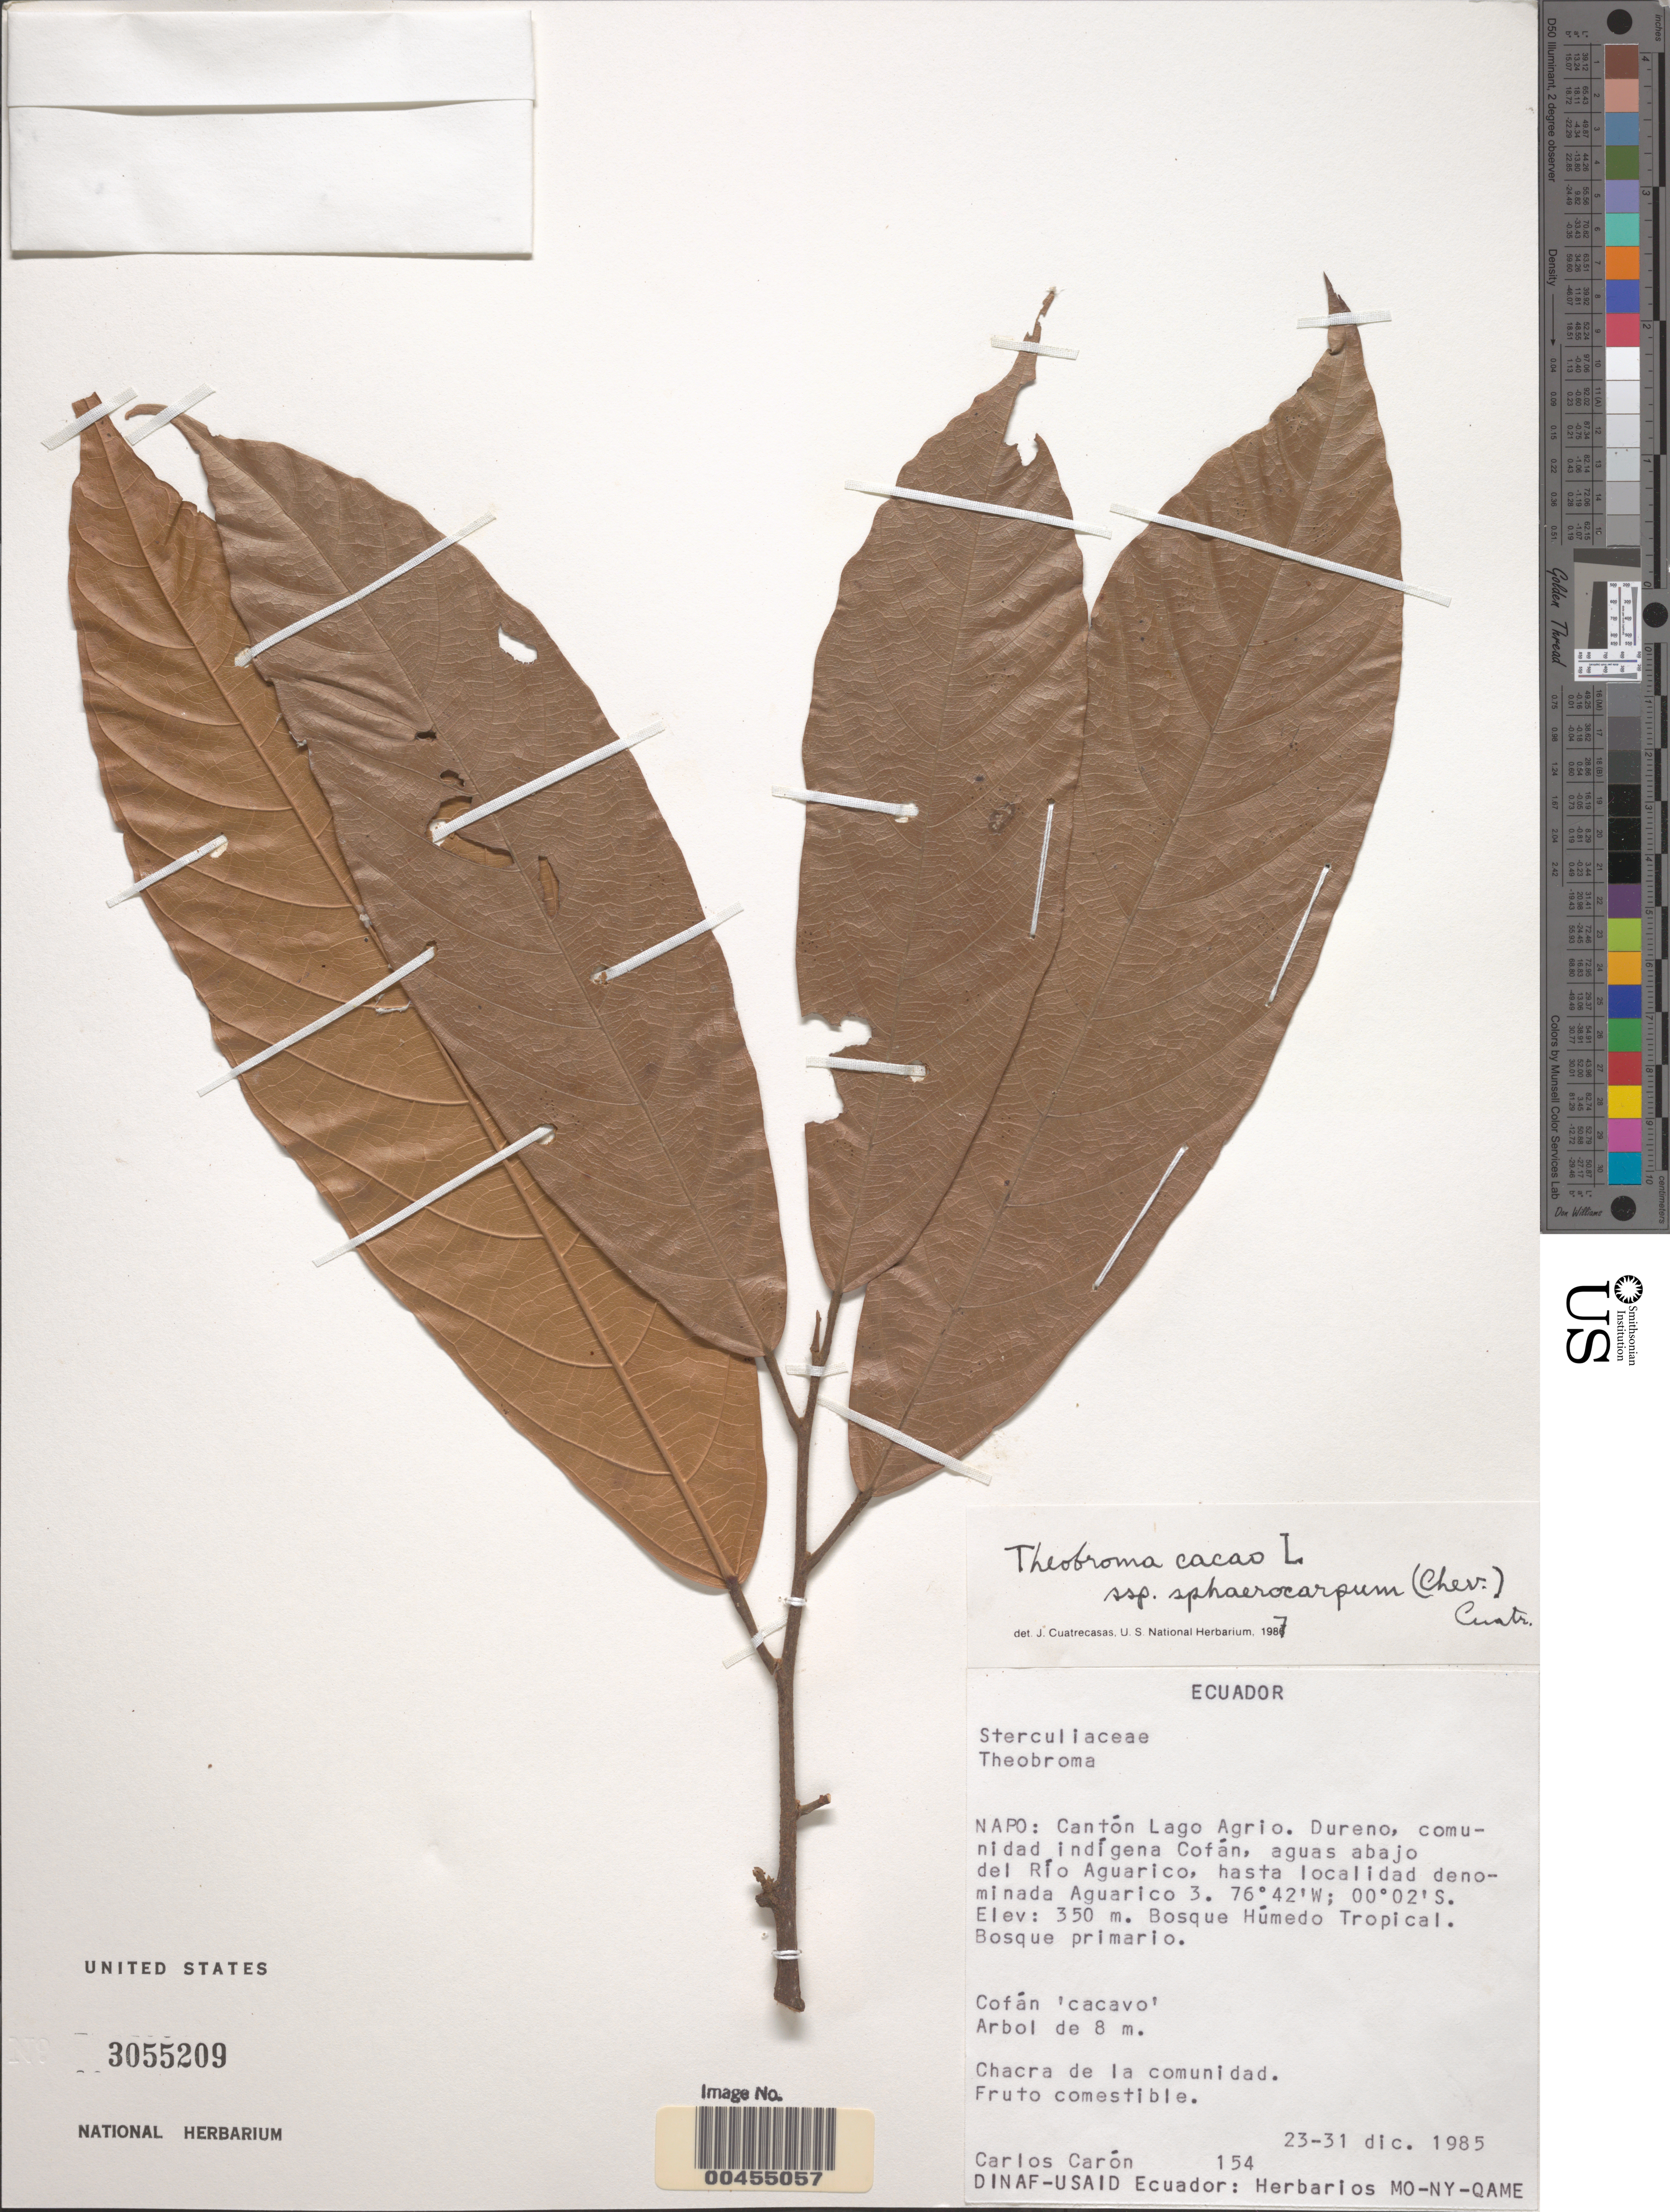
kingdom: Plantae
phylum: Tracheophyta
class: Magnoliopsida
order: Malvales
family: Malvaceae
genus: Theobroma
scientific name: Theobroma cacao subsp. sphaerocarpum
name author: (A. Chev.) Cuatrec.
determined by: Cuatrecasas, J.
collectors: C. Carón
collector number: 154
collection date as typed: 23 Dec 1985 to 31 Dec 1985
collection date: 1985-12-23/1985-12-31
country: Ecuador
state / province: Napo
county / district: Lago Agrio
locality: Cantón Lago AgRio. Dureno, Comunidad indígena Cofán, aguas Abajo del Río AguaRico, hasta loCalidad denoMinada AguaRico 3.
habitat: Bosque Húmedo Tropical. Bosque primario.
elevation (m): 350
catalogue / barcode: US 3055209